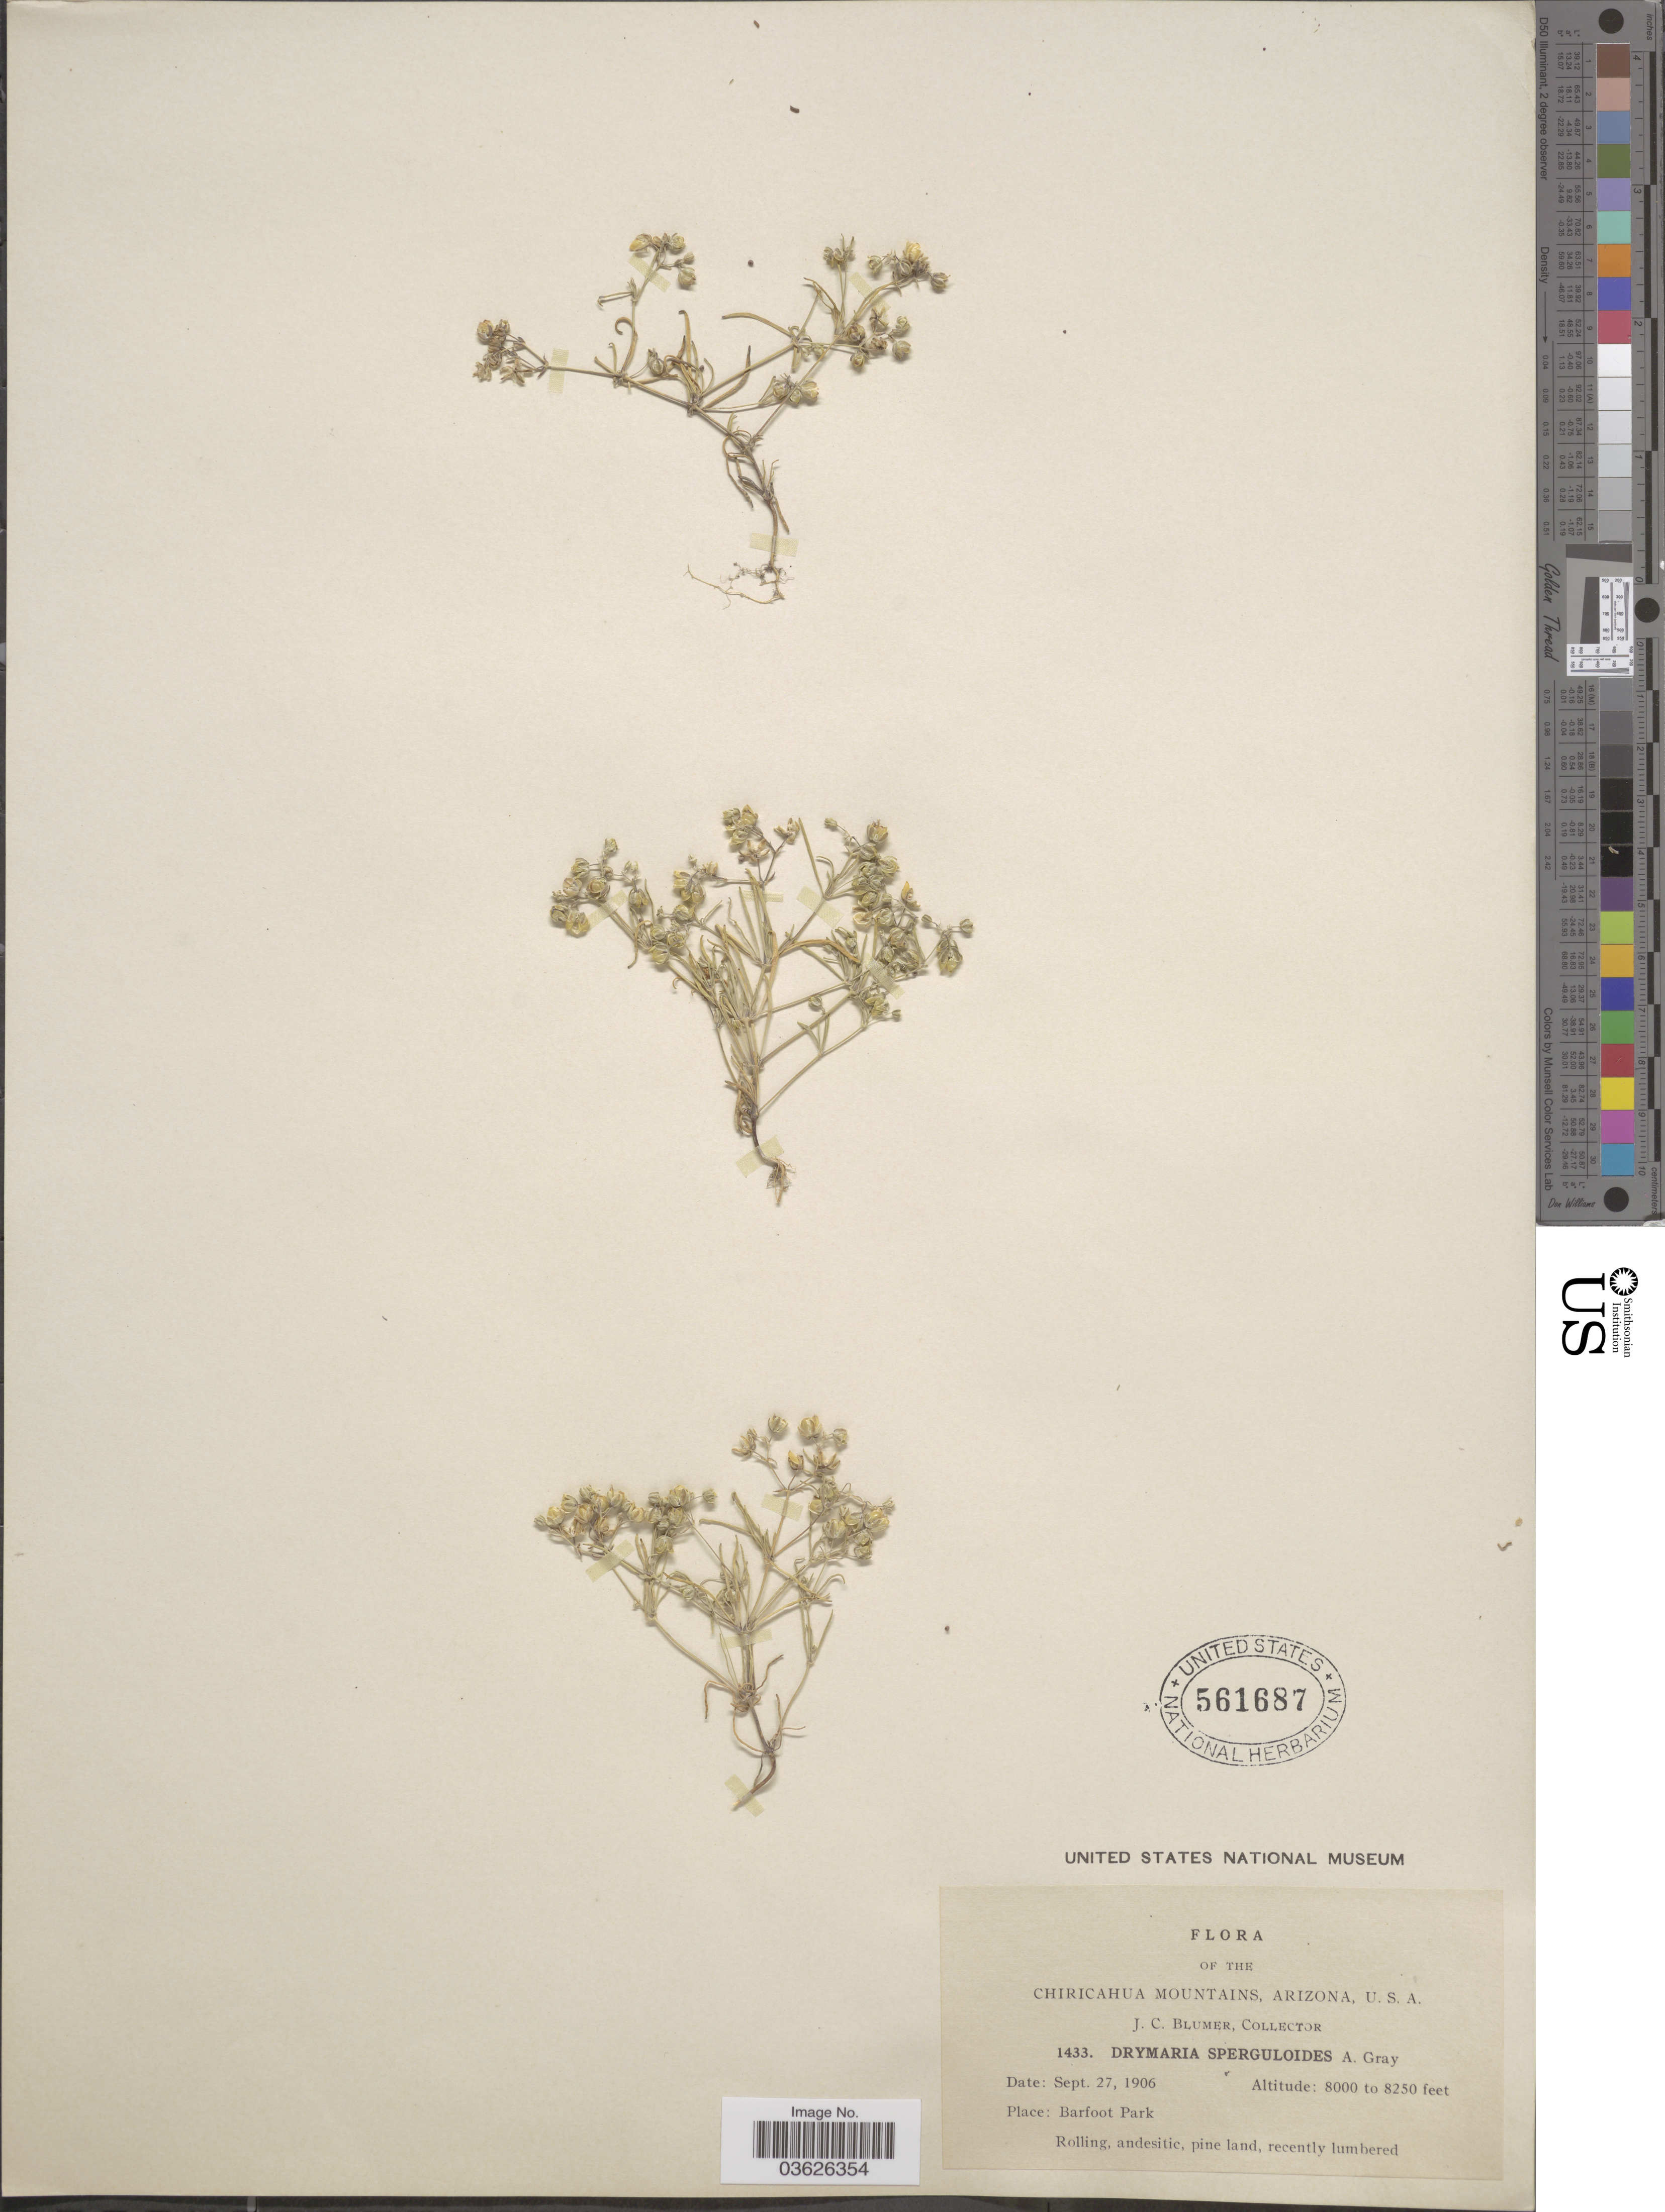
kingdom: Plantae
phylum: Tracheophyta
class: Magnoliopsida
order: Caryophyllales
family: Caryophyllaceae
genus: Drymaria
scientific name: Drymaria sperguloides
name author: A. Gray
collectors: J. C. Blumer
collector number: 1433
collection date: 1906-09-27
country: United States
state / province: Arizona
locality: The Chiricahua Mountains. Barfoot Park.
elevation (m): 2438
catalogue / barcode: US 561687